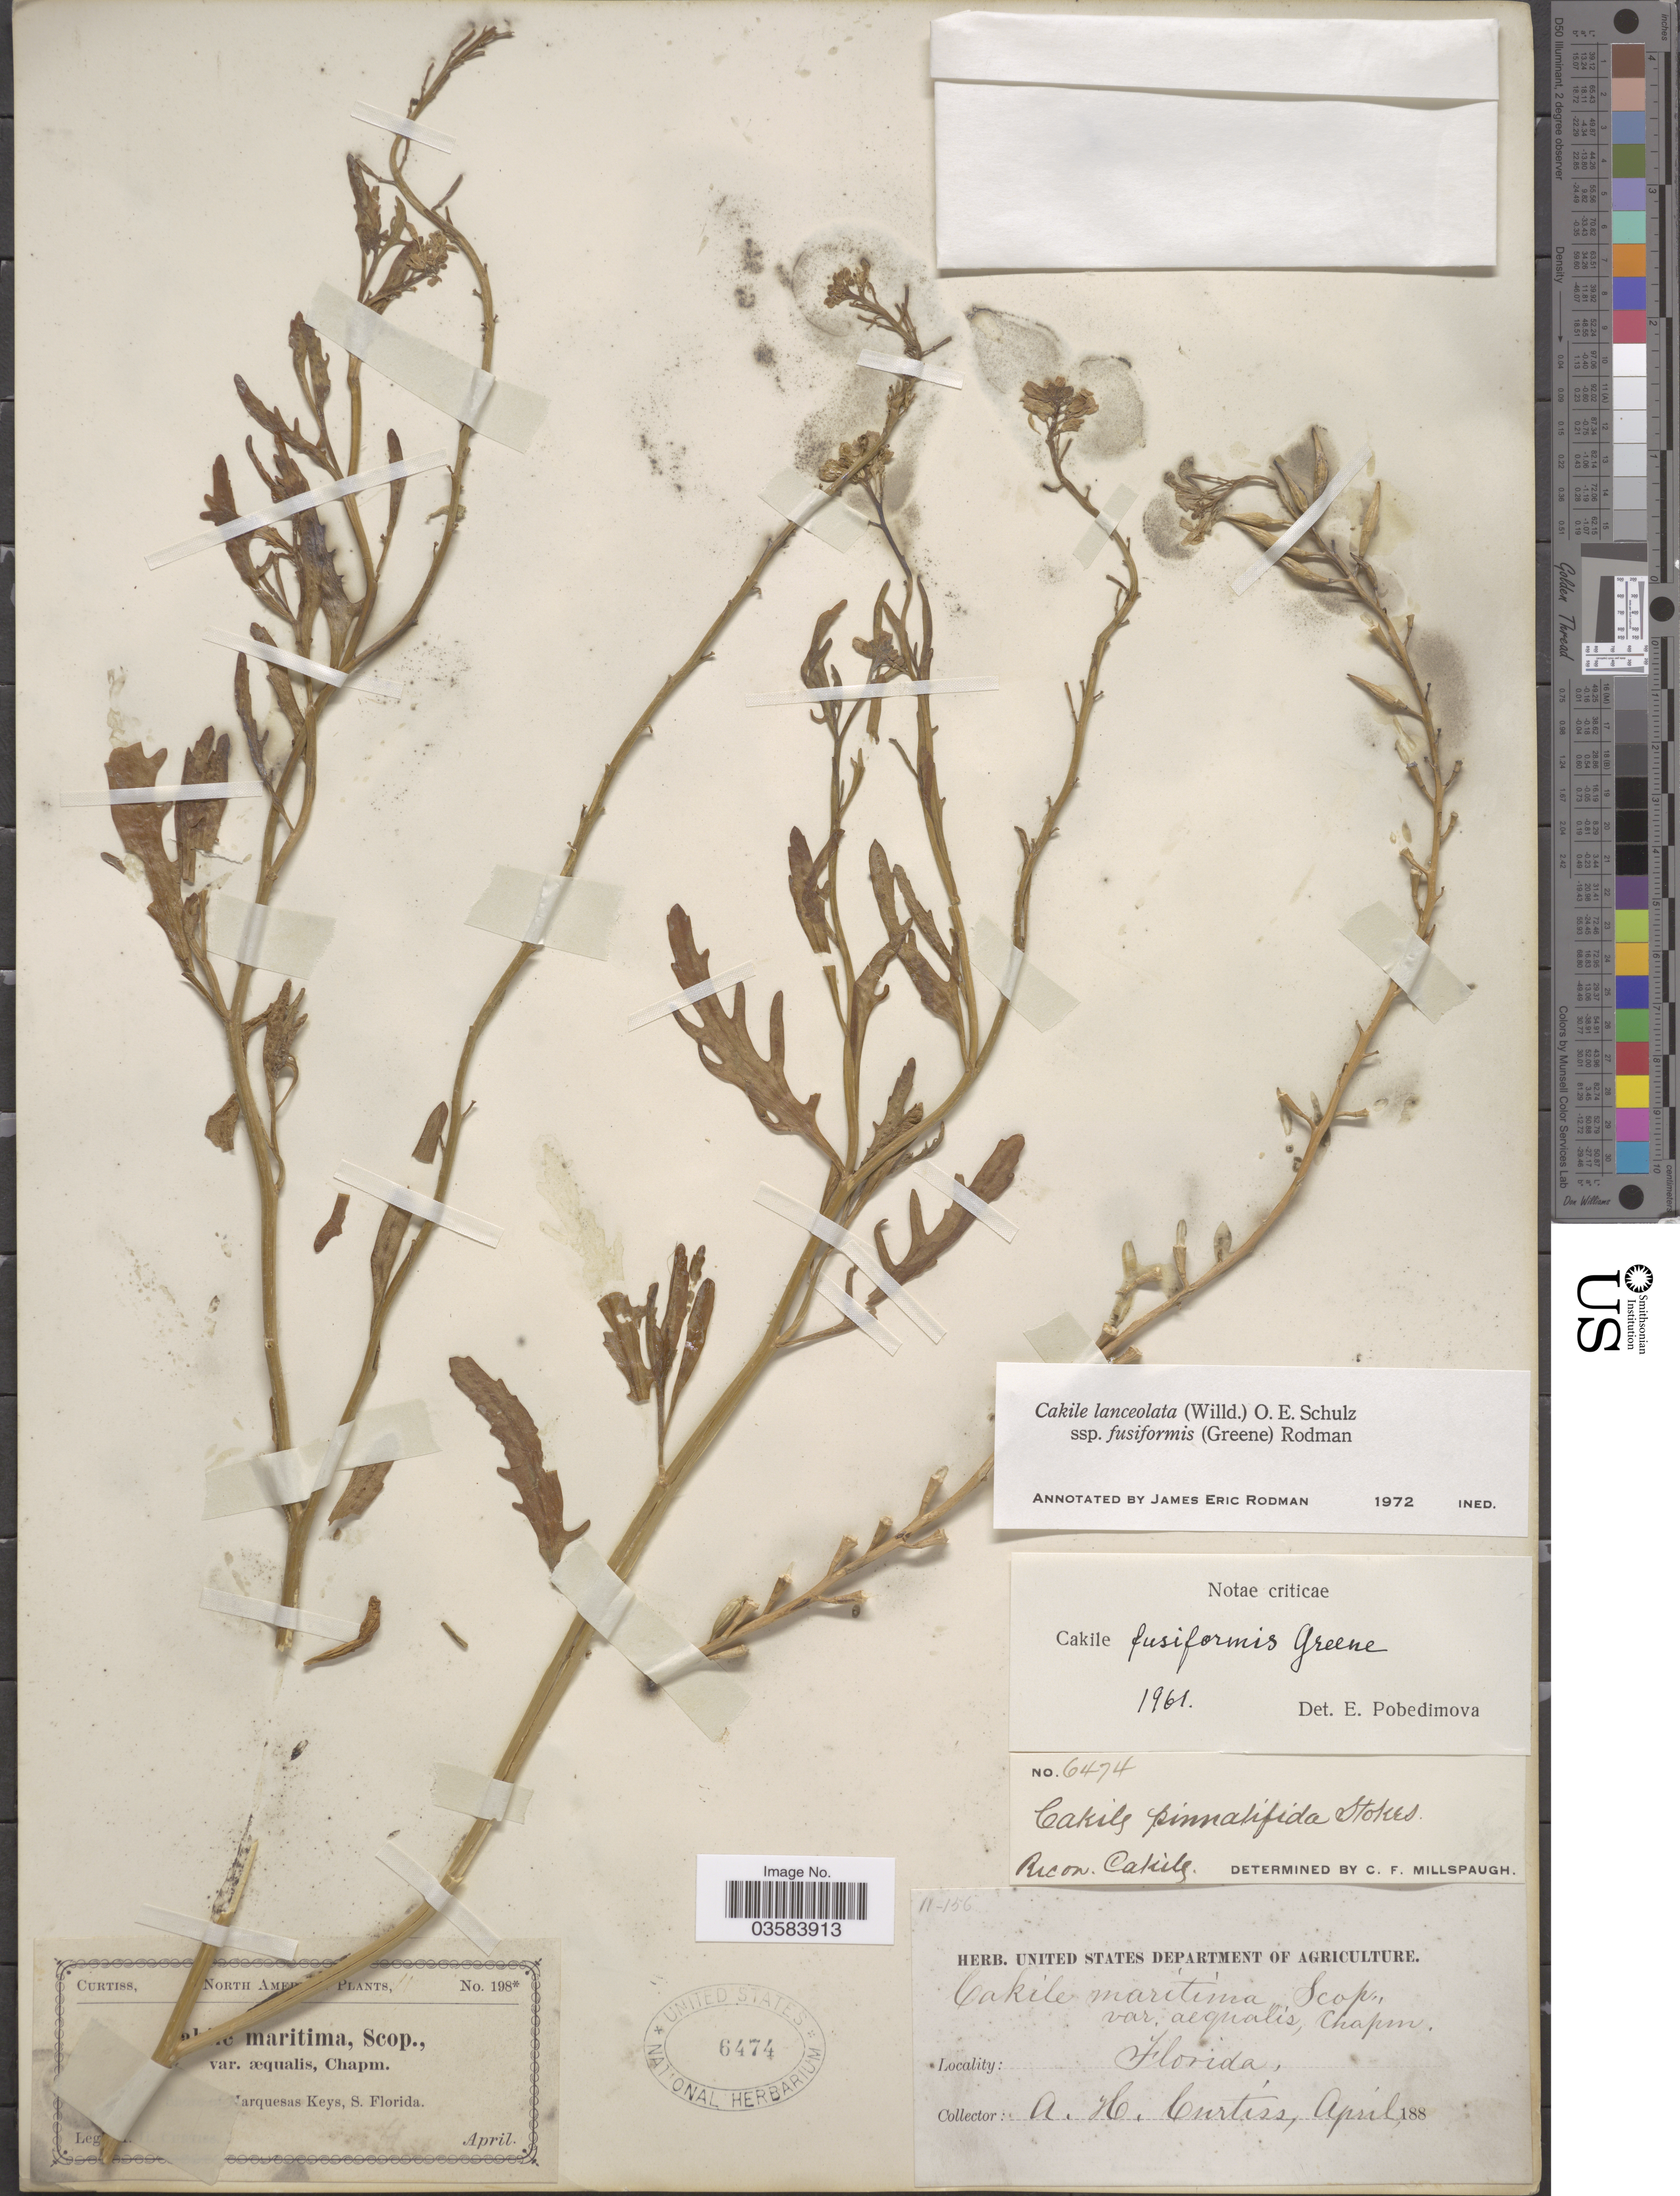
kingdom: Plantae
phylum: Tracheophyta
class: Magnoliopsida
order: Brassicales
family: Brassicaceae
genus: Cakile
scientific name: Cakile lanceolata subsp. fusiformis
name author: (Greene) Rodman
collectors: A. H. Curtiss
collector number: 198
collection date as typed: April,188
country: United States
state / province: Florida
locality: [illegible text] Marquesas Keys, S. Florida.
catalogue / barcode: US 6474